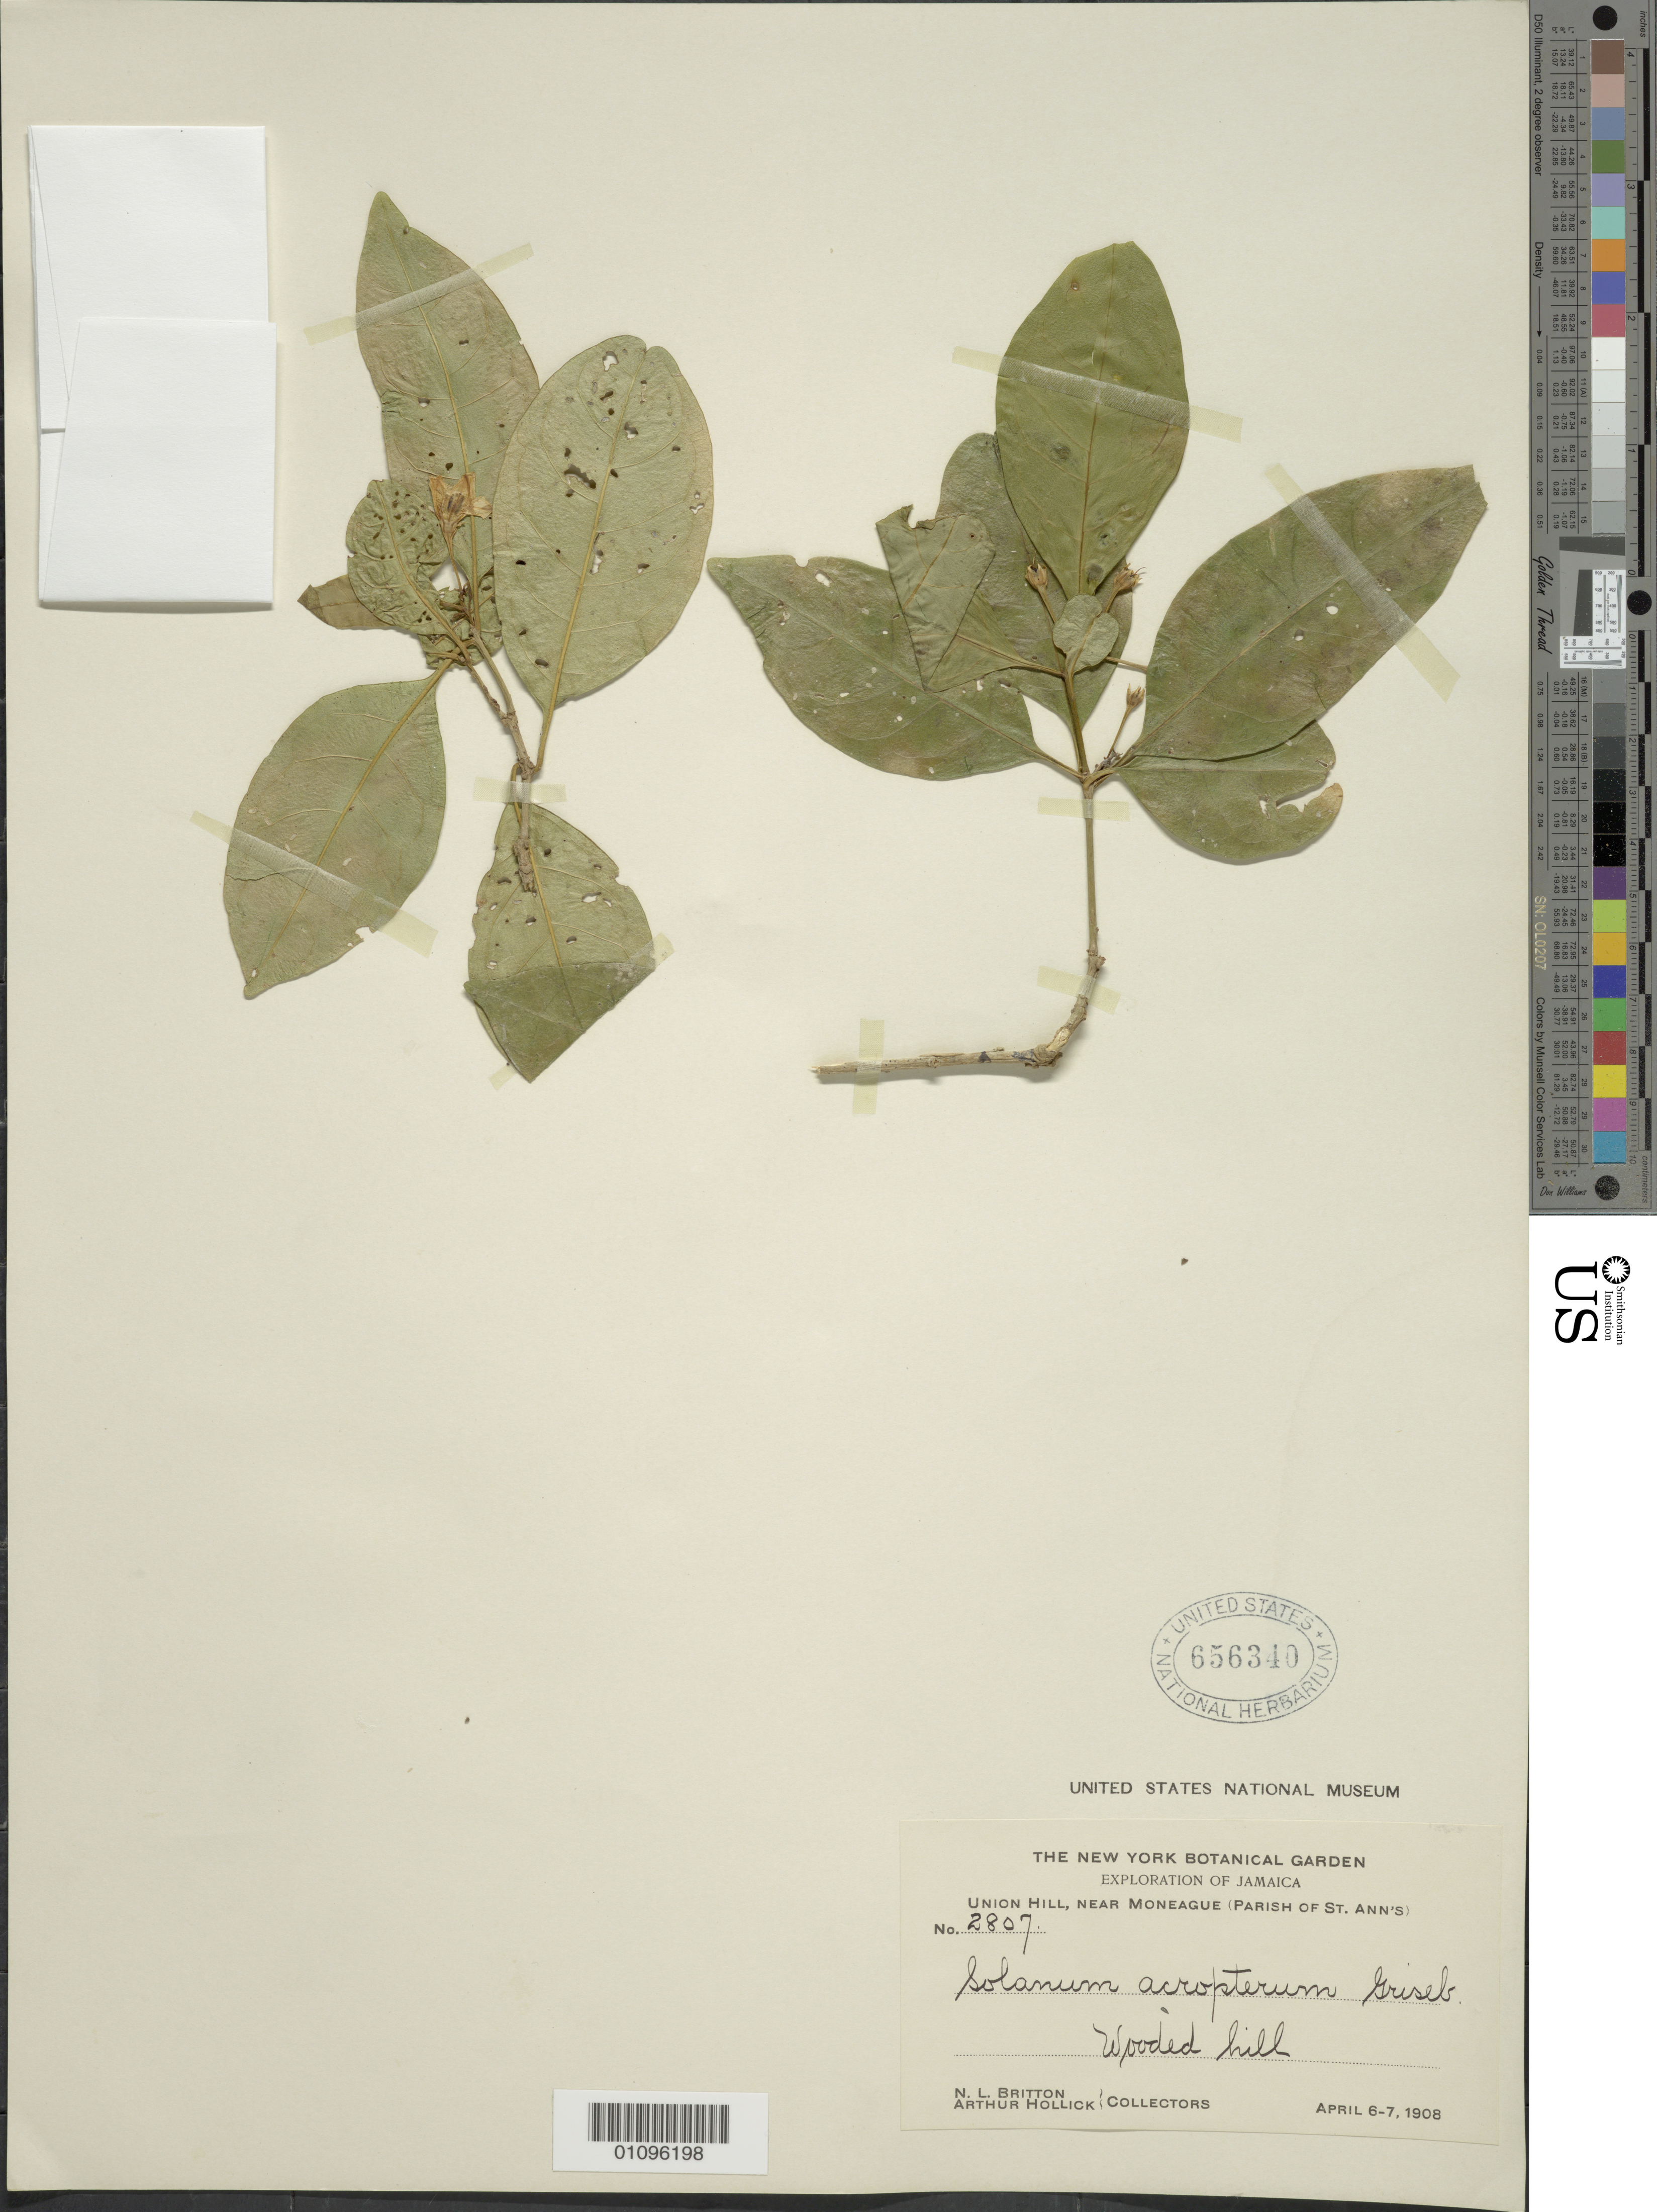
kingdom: Plantae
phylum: Tracheophyta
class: Magnoliopsida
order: Solanales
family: Solanaceae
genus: Solanum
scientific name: Solanum acropterum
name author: Griseb.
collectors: N. Britton & A. Hollick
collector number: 2807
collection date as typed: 06 Apr 1908 to 07 Apr 1908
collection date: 1908-04-06/1908-04-07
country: Jamaica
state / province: Saint Ann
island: Jamaica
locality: Union Hill, near Moneague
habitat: Wooded hill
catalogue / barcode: US 656340